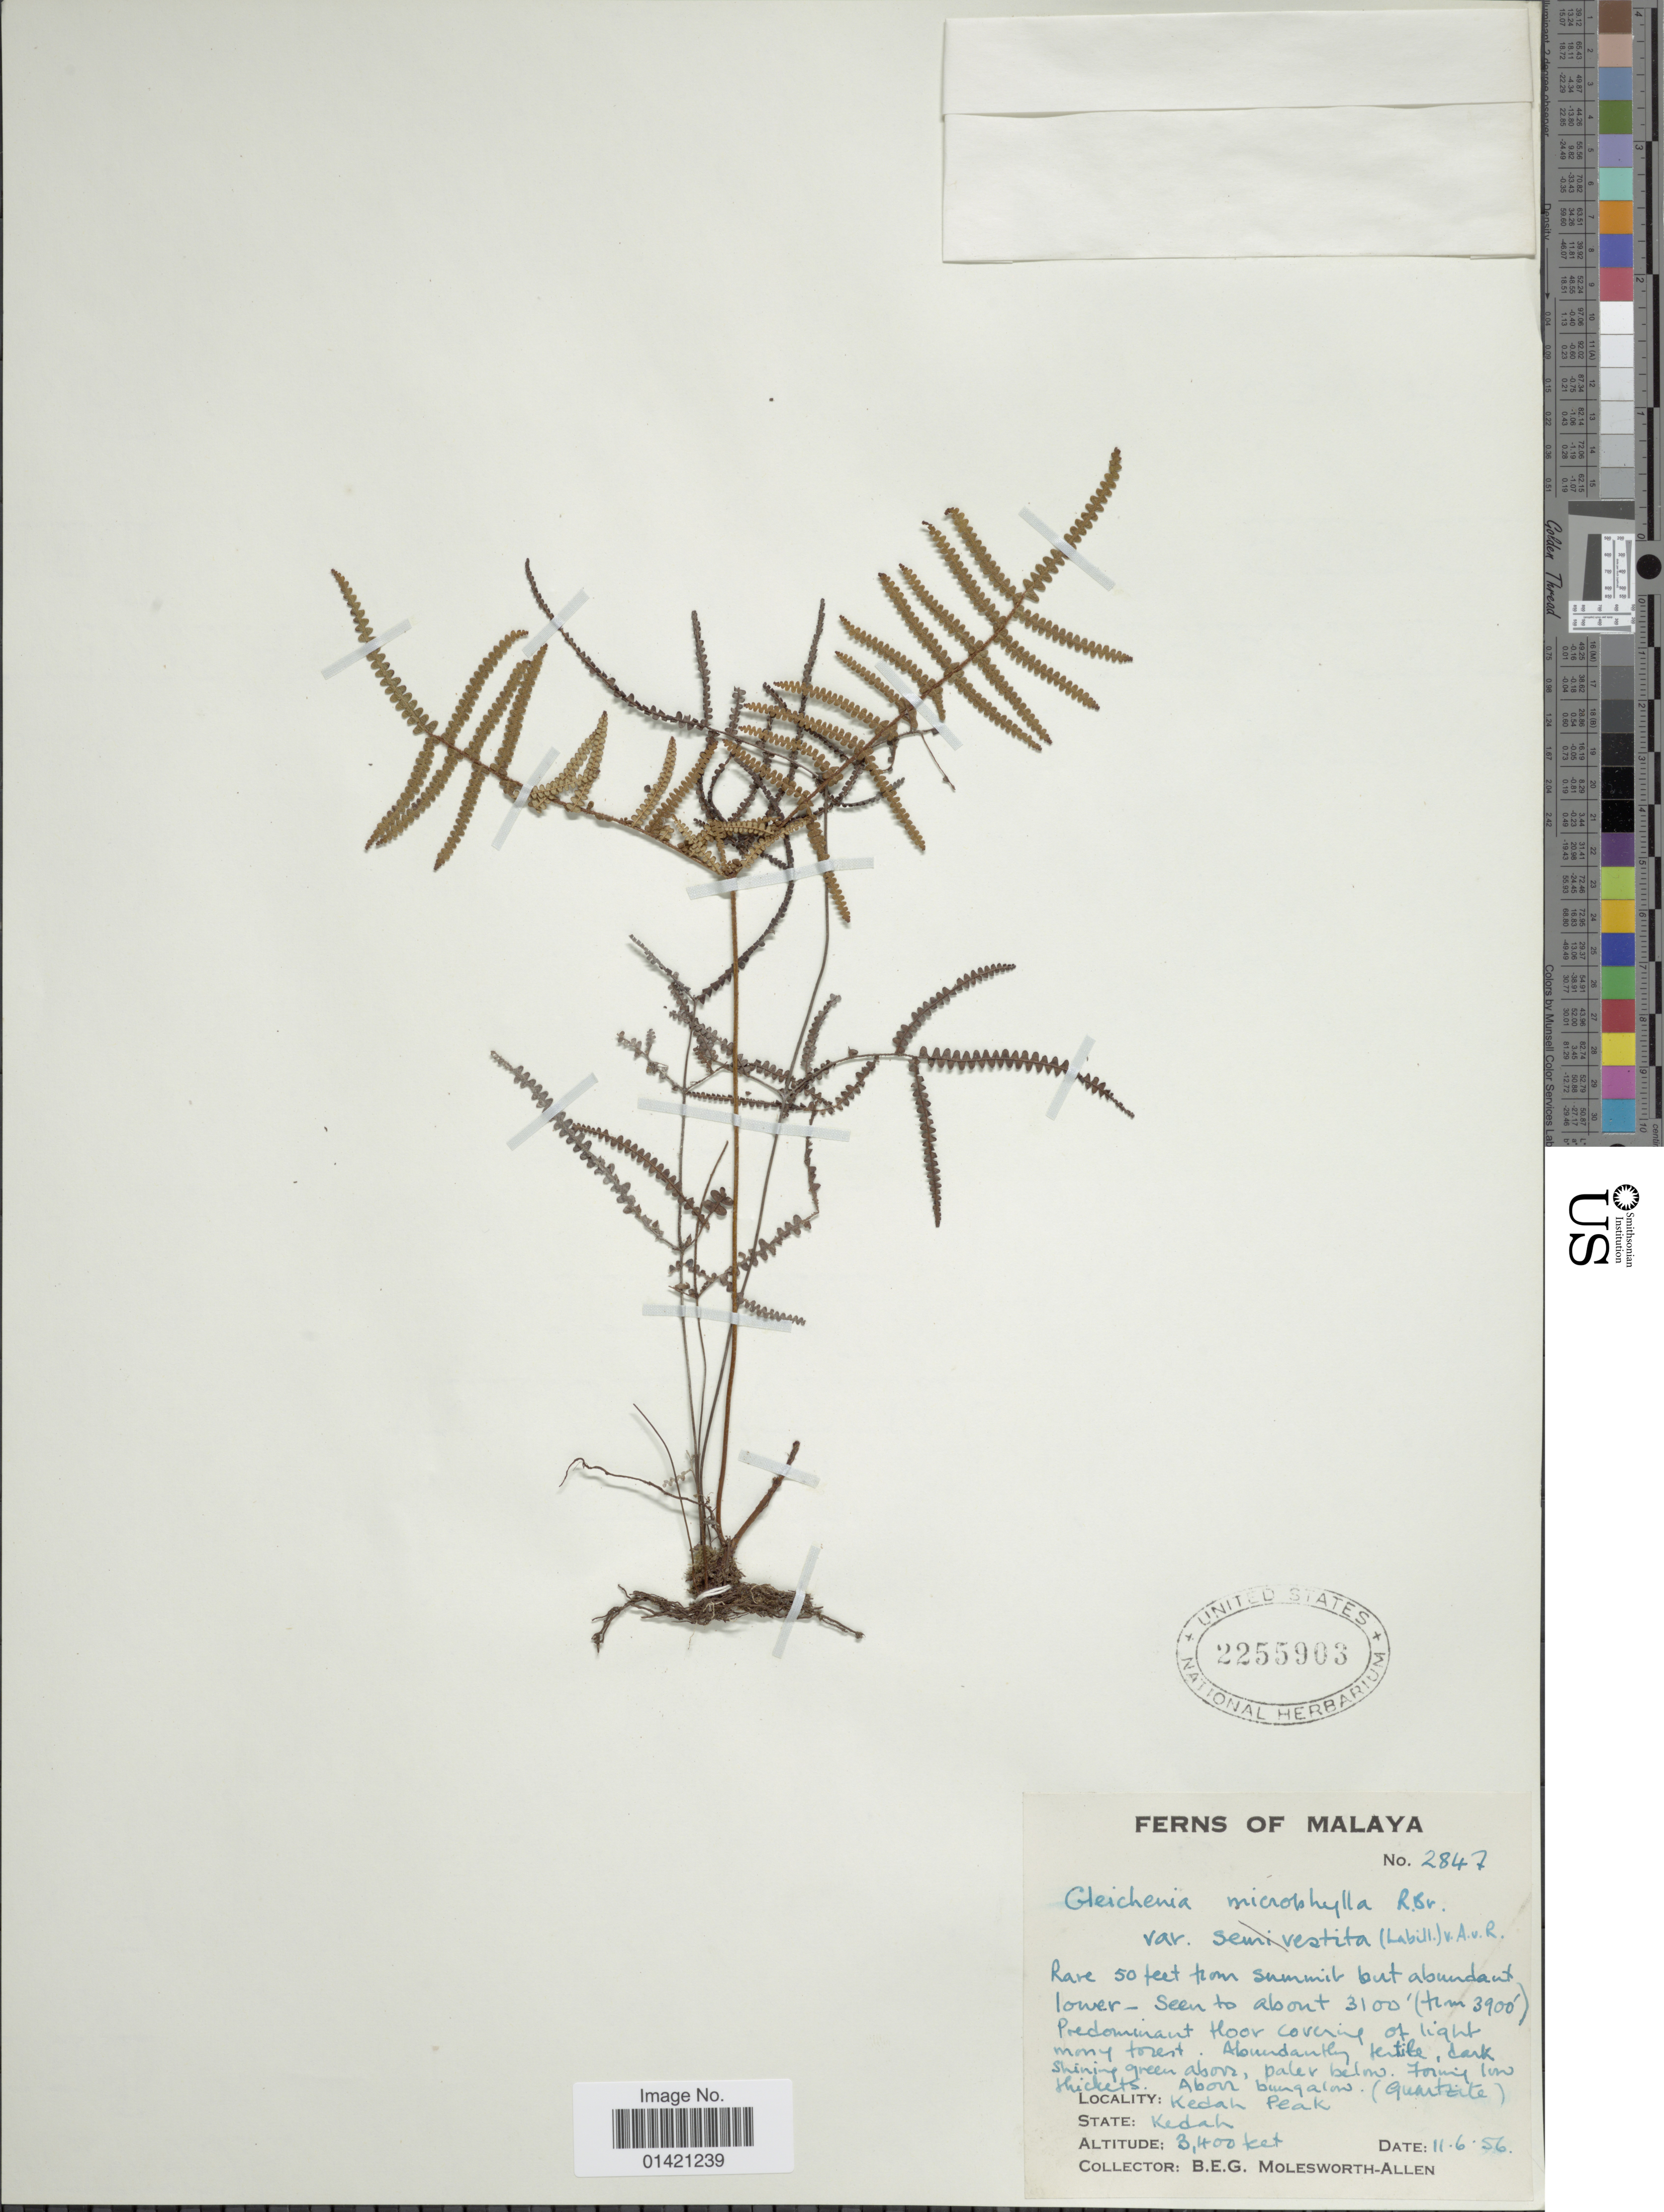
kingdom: Plantae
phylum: Tracheophyta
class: Polypodiopsida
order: Gleicheniales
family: Gleicheniaceae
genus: Gleichenia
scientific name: Gleichenia microphylla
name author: R. Br.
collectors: B. E. G. Molesworth-Allen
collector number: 2847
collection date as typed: Transcribed d/m/y: 11/6/56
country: Malaysia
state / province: Kedah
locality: Above bungalow, Kedah Peak.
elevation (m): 1036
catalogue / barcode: US 2255903